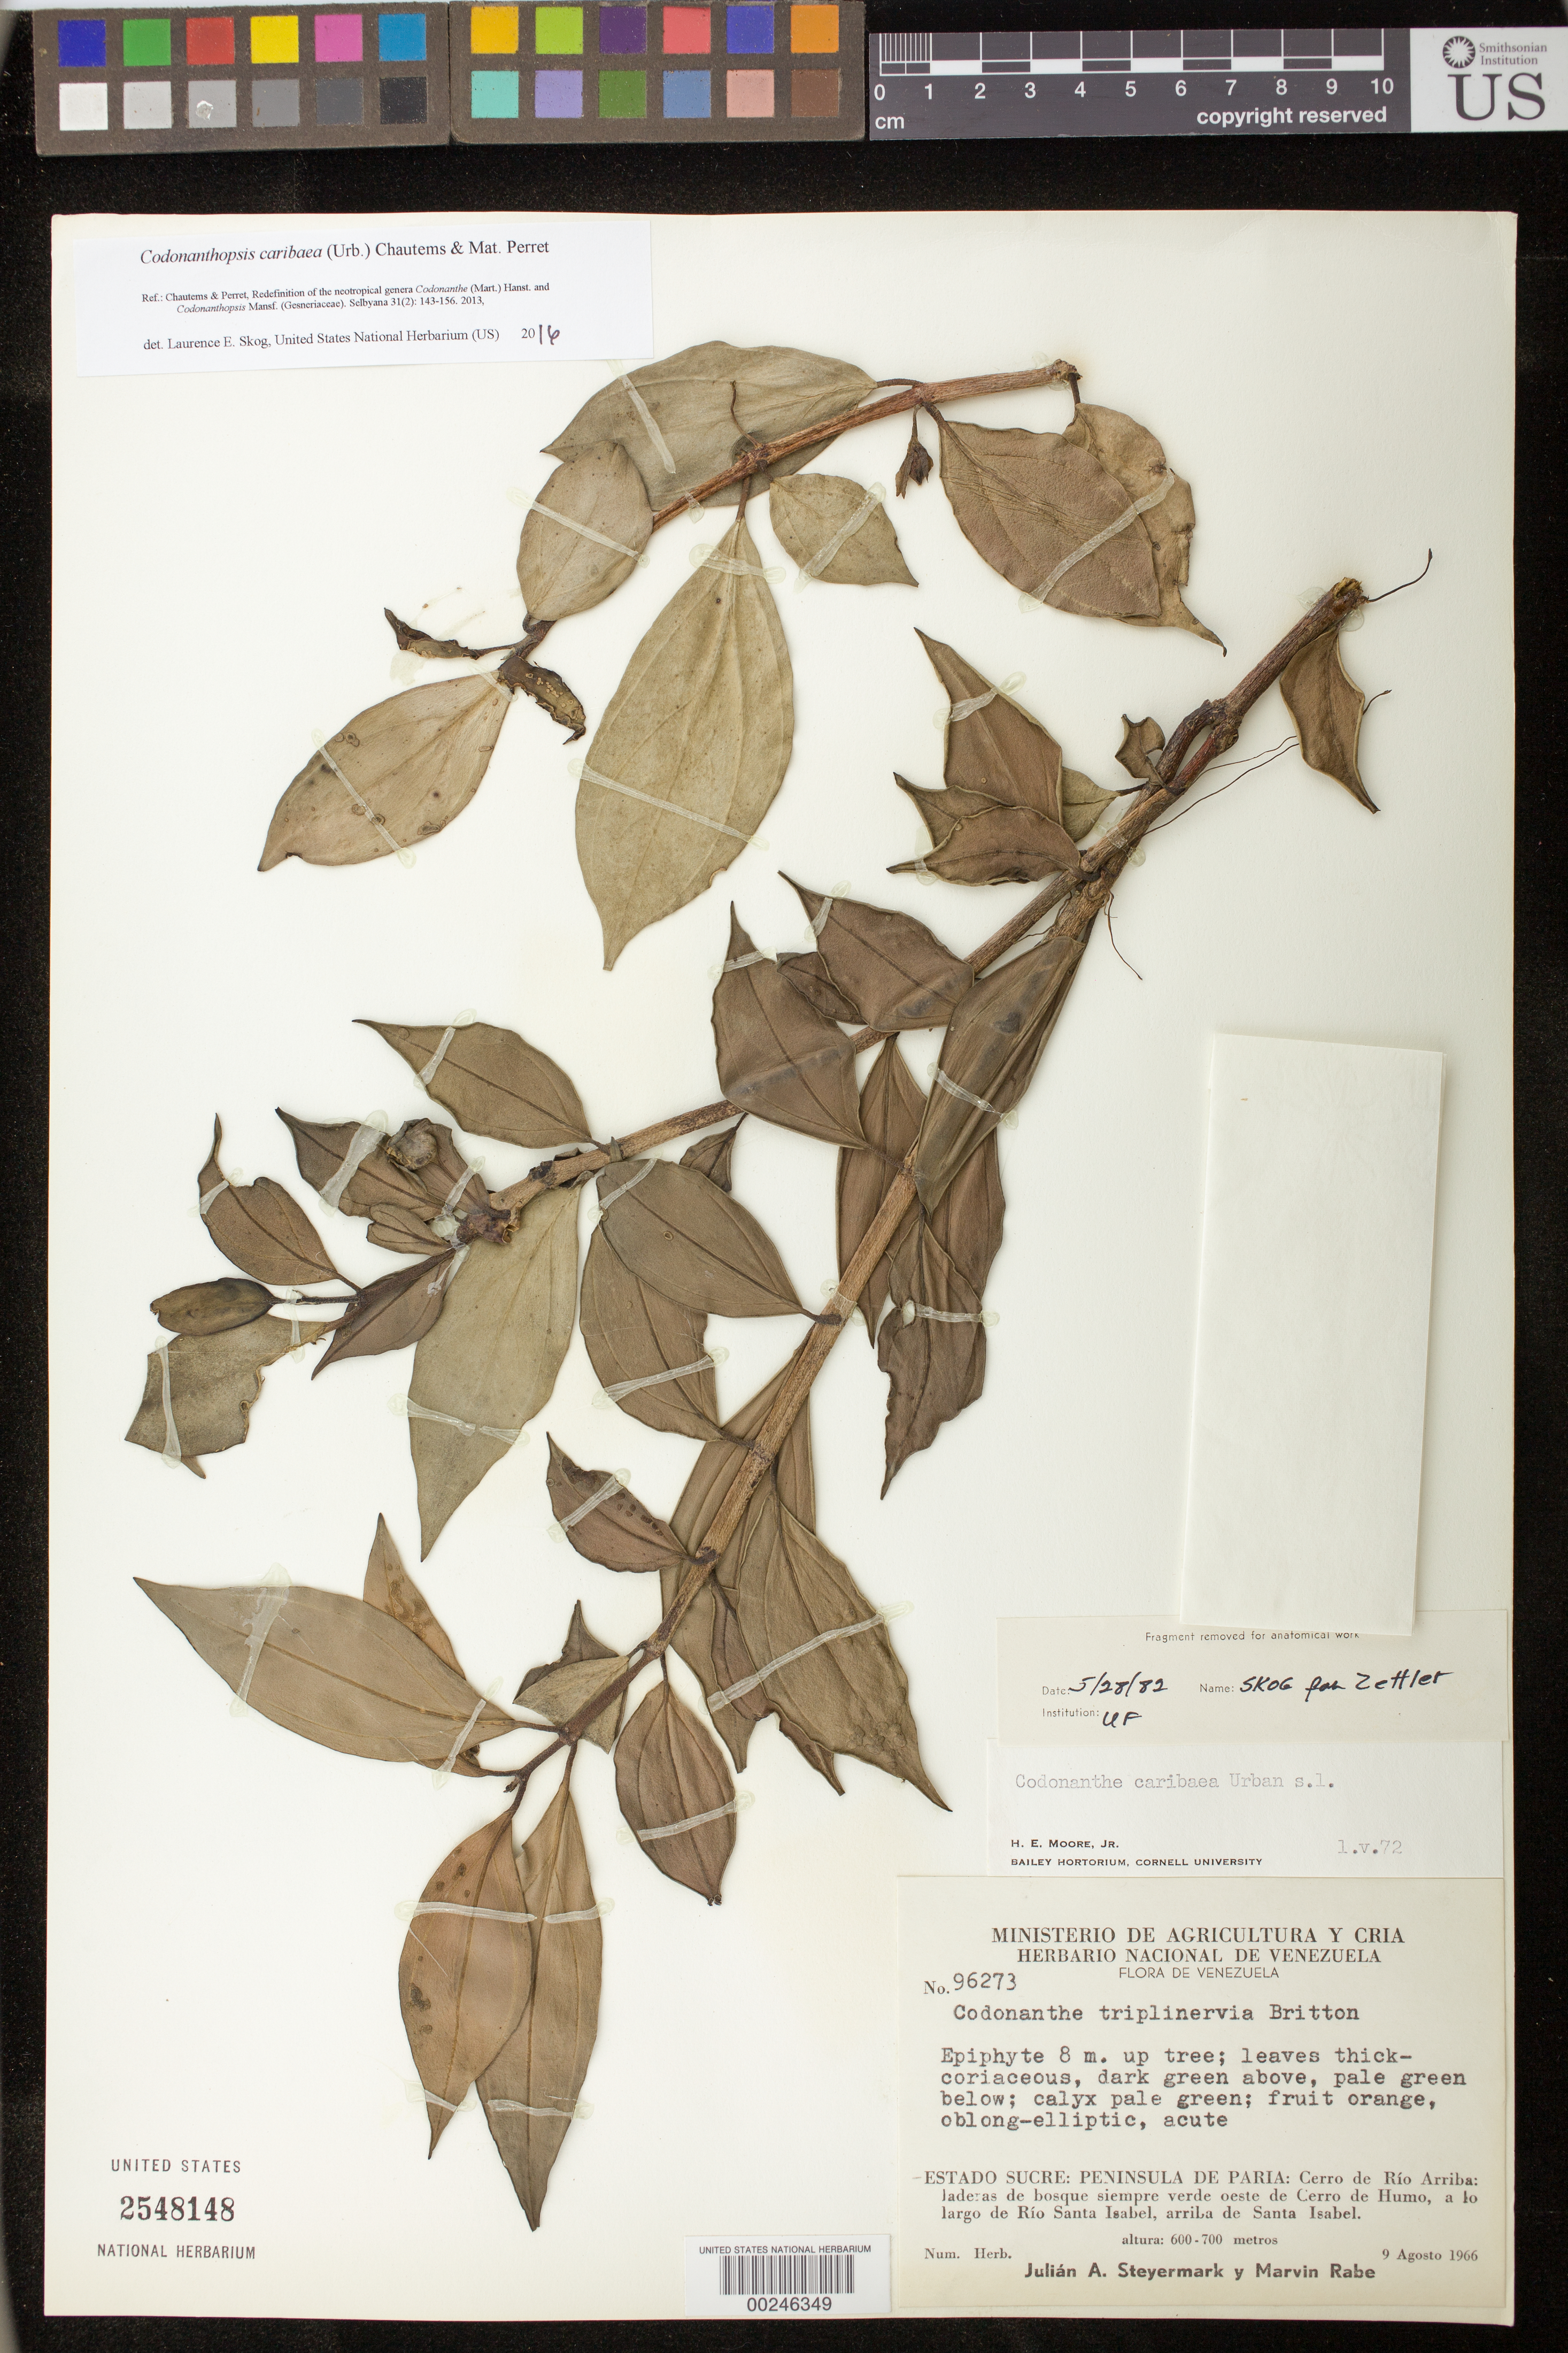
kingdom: Plantae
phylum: Tracheophyta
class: Magnoliopsida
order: Lamiales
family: Gesneriaceae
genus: Codonanthopsis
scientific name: Codonanthopsis caribaea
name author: (Urb.) Chautems & Mat.Perret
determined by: Skog, Laurence E.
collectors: J. Steyermark & M. Rabe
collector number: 96273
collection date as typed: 09 Aug 1966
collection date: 1966-08-09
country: Venezuela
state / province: Sucre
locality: Peninsula de Paria, Cerro de Rio Arriba, W of Cerro de Humo, along Rio SantaIsabel, above S Isabel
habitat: Edges of ever green forest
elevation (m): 600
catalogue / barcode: US 2548148